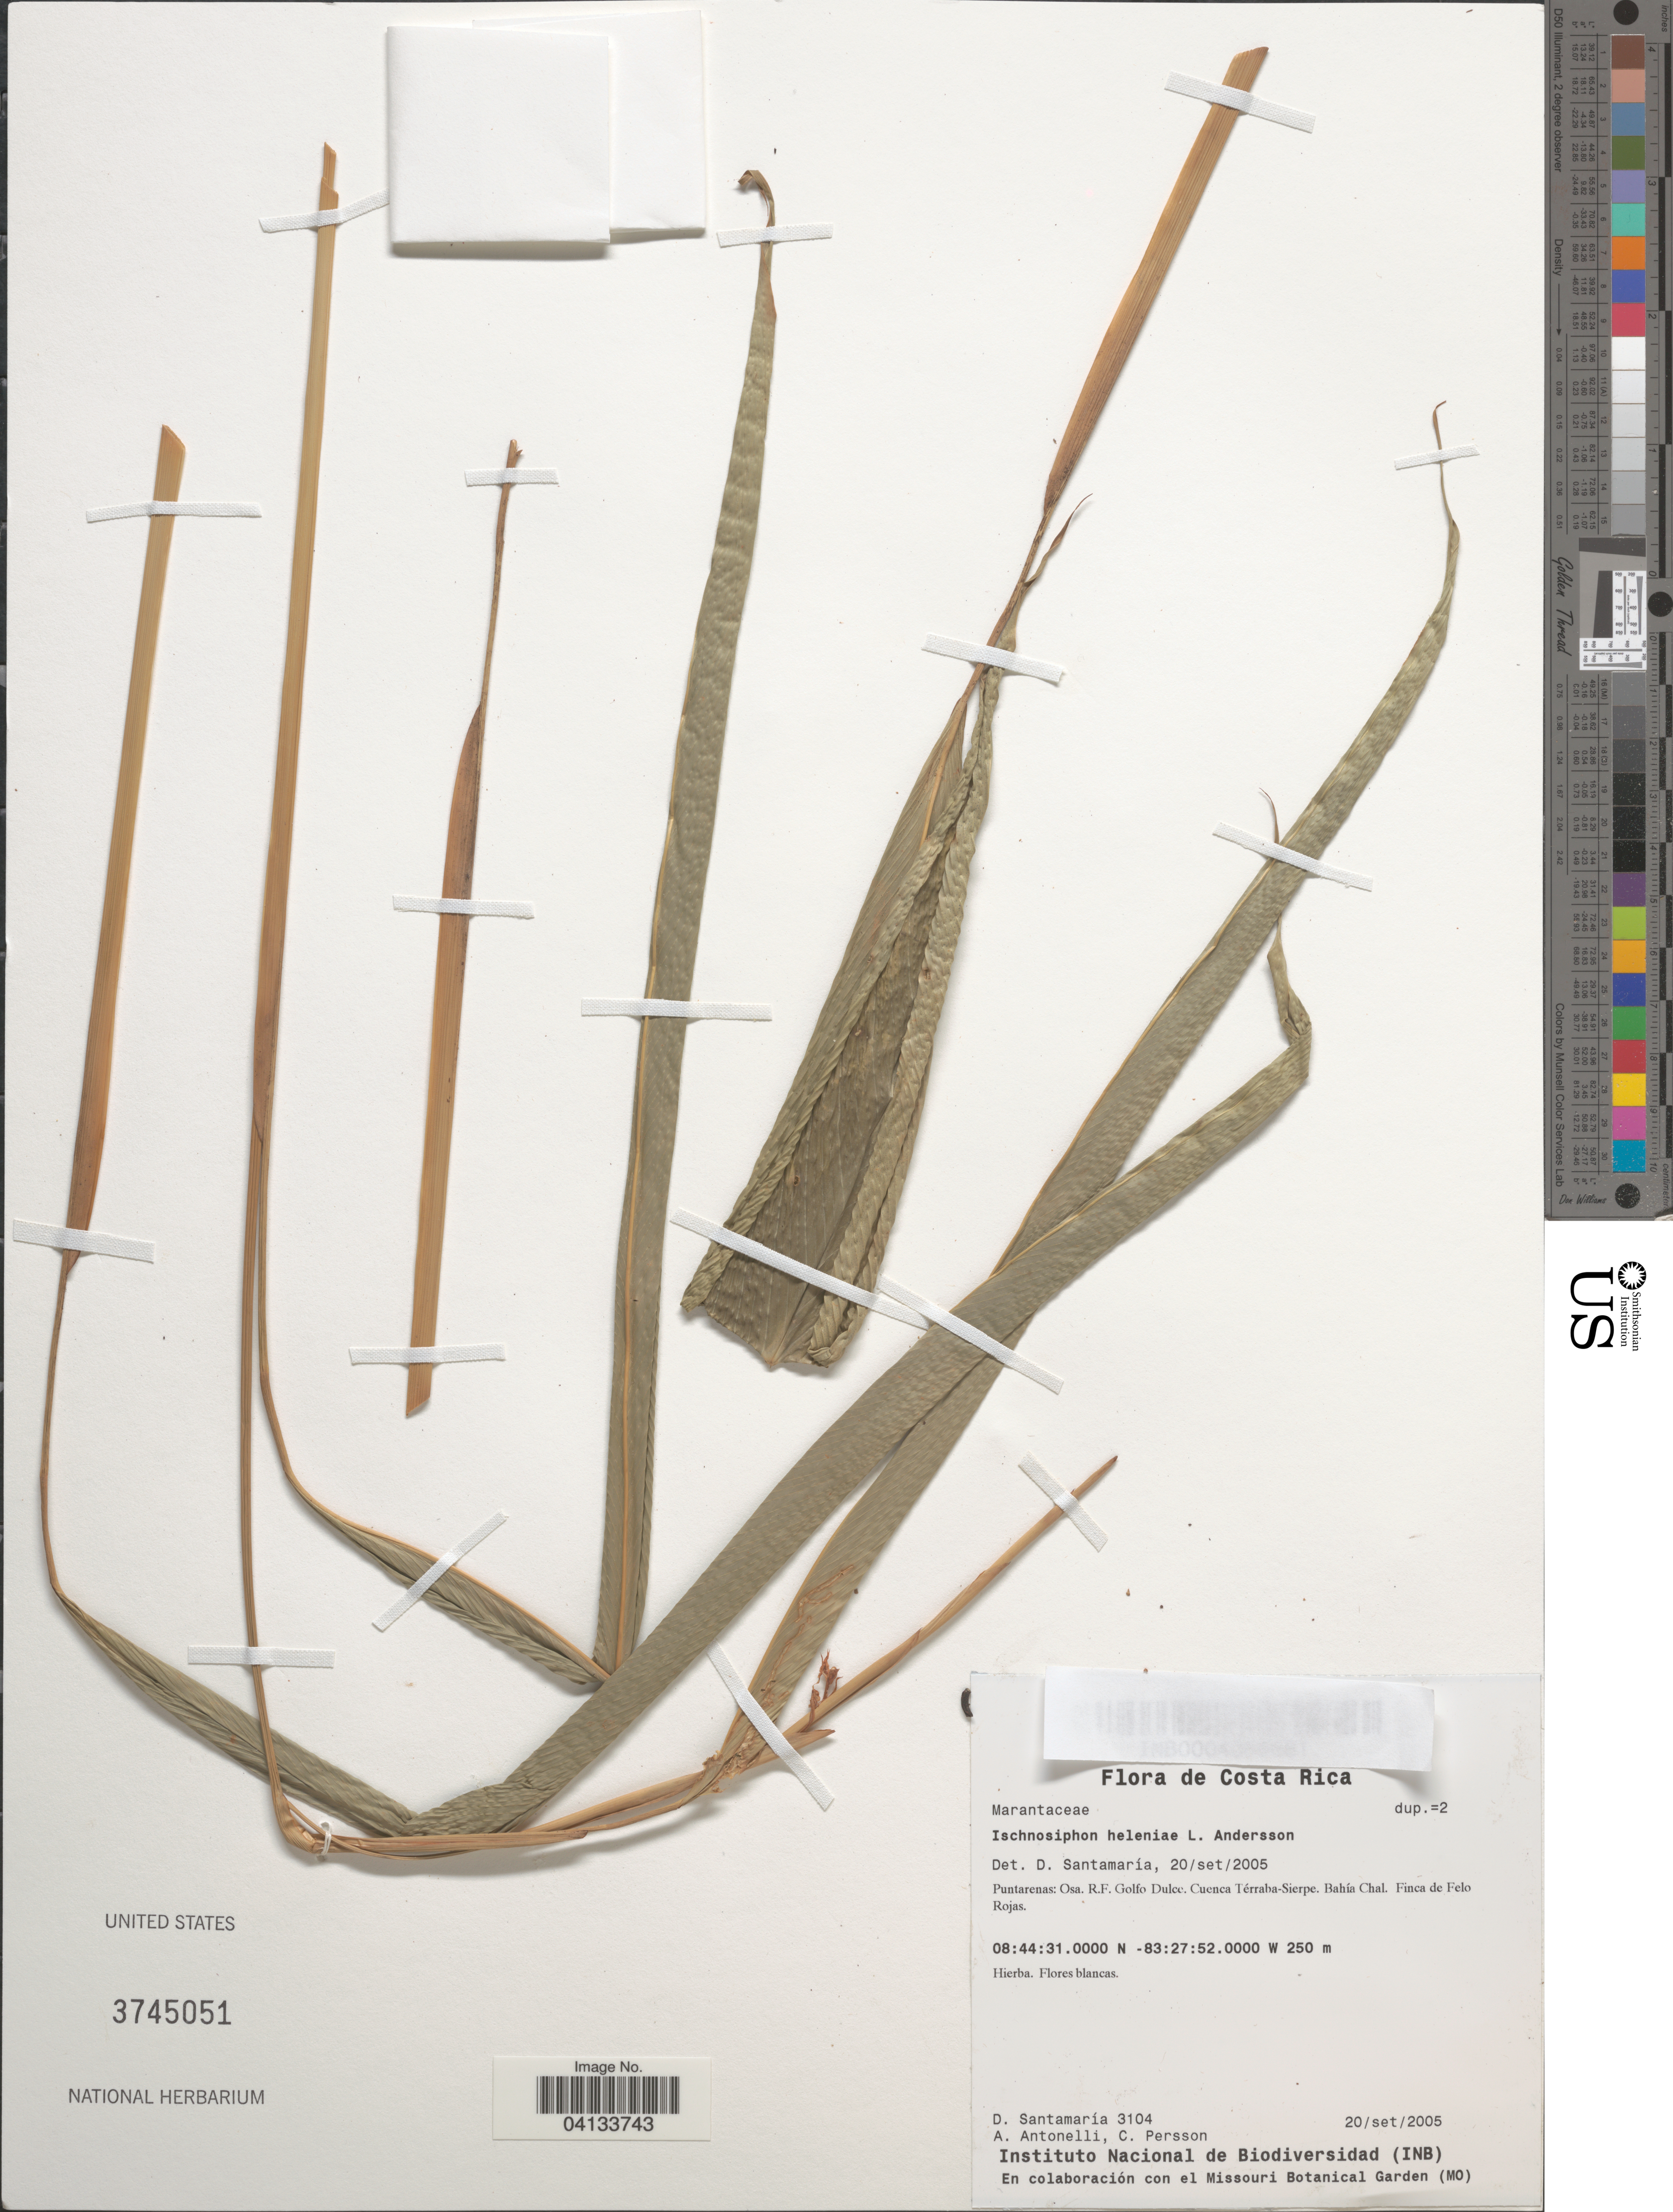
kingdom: Plantae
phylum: Tracheophyta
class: Liliopsida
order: Zingiberales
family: Marantaceae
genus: Ischnosiphon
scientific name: Ischnosiphon helenae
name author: L. Andersson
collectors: D. Santamaria, A. Antonelli & C. Persson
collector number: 3104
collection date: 2005-09-20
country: Costa Rica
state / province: Puntarenas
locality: Osa. R.F. Golfo Dulce. Cuenca Térraba-Sierpe. Bahía Chal. Finca de Felo Rojas.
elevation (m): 250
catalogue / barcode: US 3745051